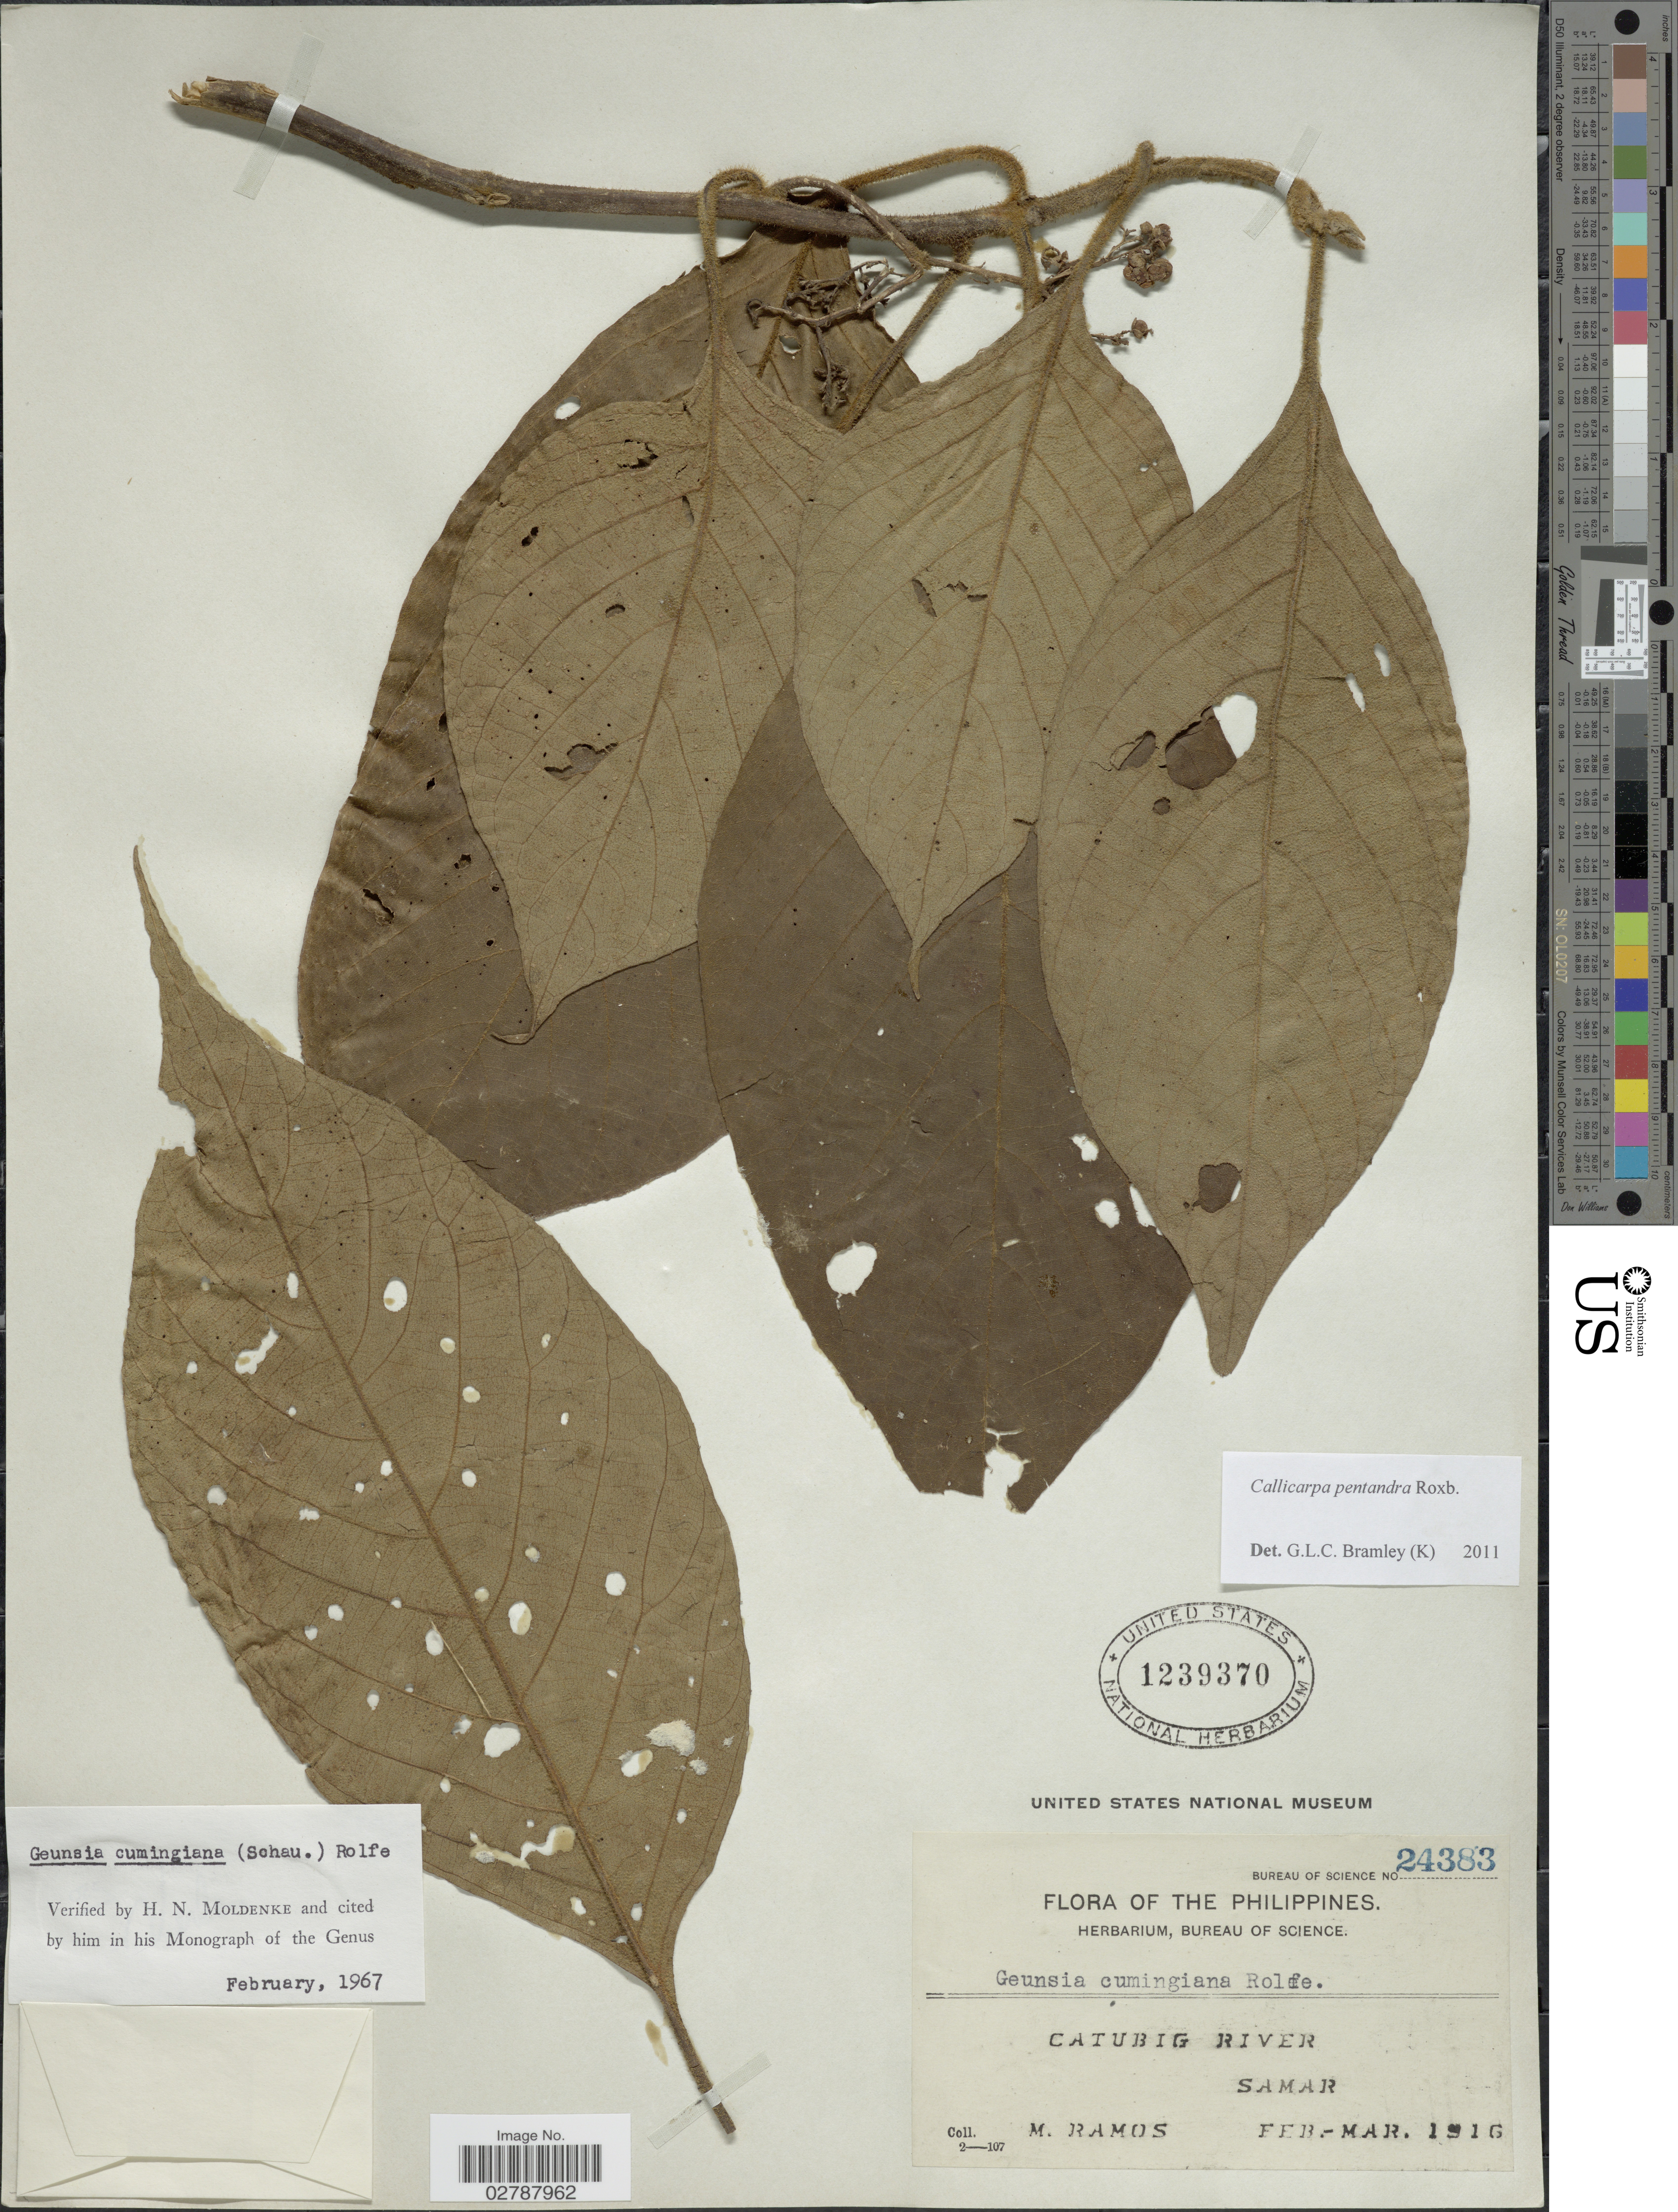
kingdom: Plantae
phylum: Tracheophyta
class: Magnoliopsida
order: Lamiales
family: Lamiaceae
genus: Callicarpa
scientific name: Callicarpa pentandra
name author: Roxb.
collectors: M. Ramos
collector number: Bureau of Science24383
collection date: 1916-02/1916-03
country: Philippines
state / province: Eastern Visayas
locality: Catubig River, Samar.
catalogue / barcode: US 1239370